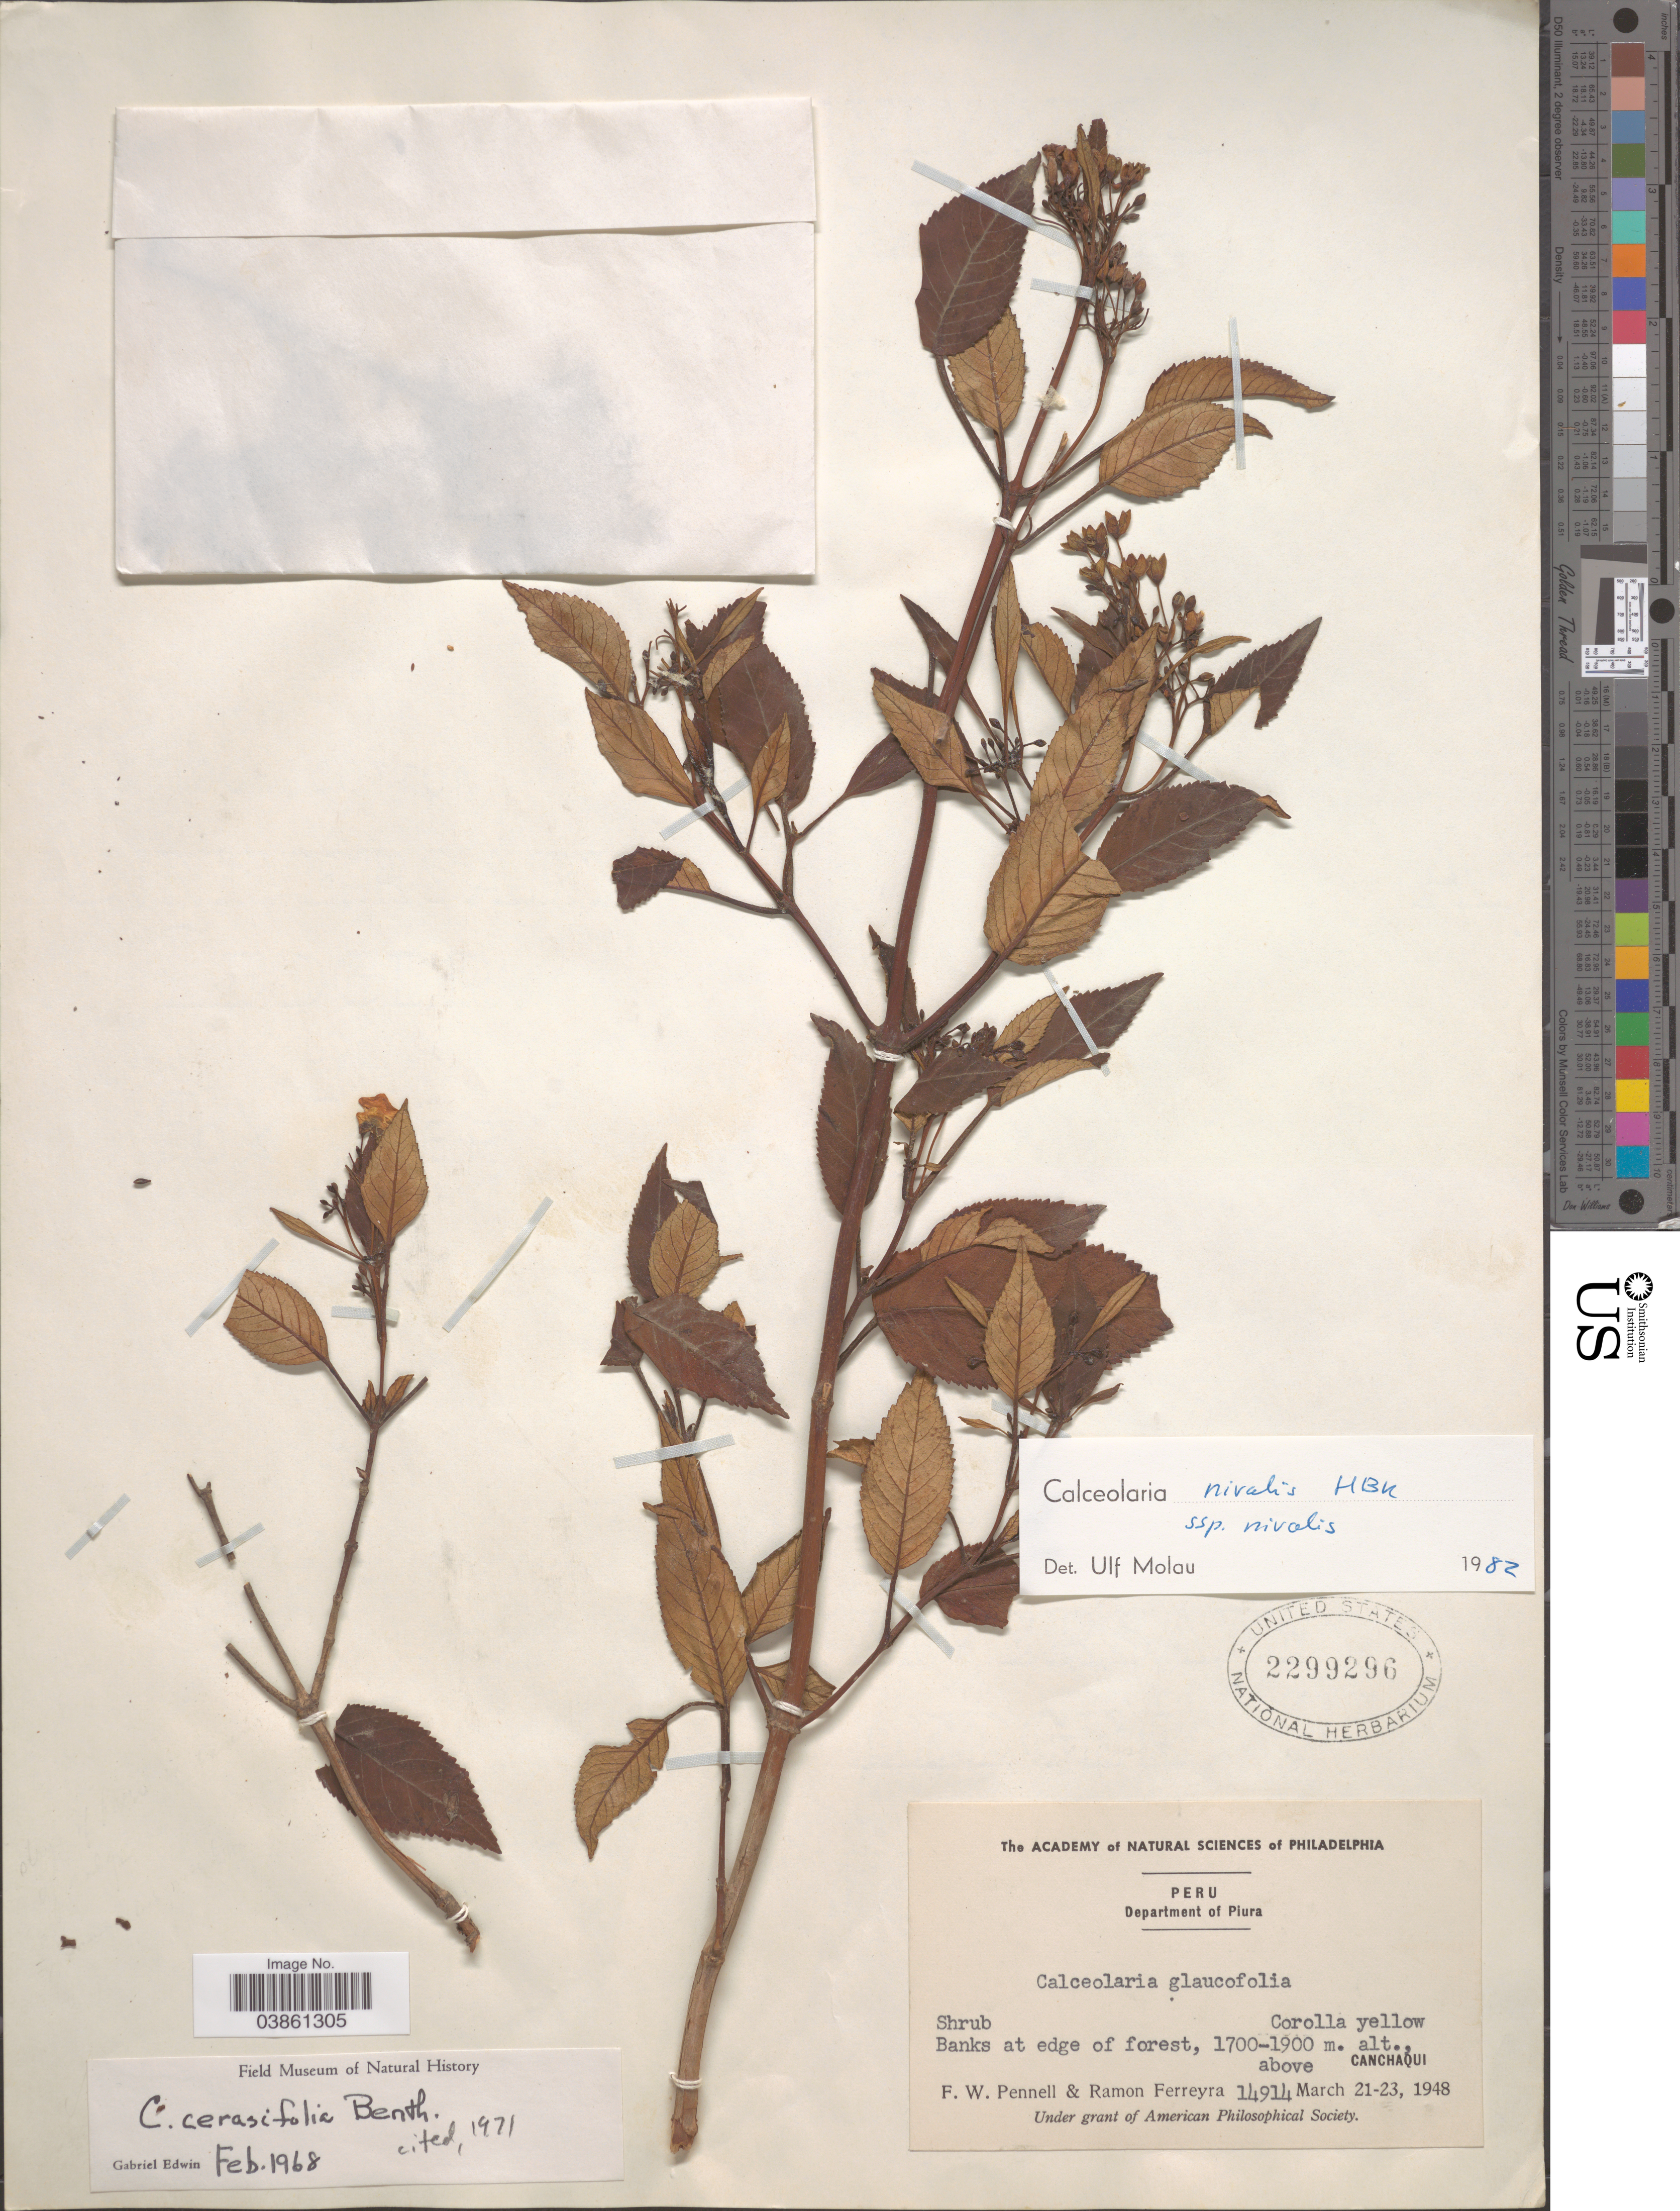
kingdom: Plantae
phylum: Tracheophyta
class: Magnoliopsida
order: Lamiales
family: Calceolariaceae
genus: Calceolaria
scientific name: Calceolaria nivalis subsp. nivalis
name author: Kunth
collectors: F. W. Pennell & R. A. Ferreyra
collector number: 14914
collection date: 1948-03-21/1948-03-23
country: Peru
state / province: Piura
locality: Department of Piura. Banks at edge of forest, above Canchaqui.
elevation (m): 1700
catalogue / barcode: US 2299296